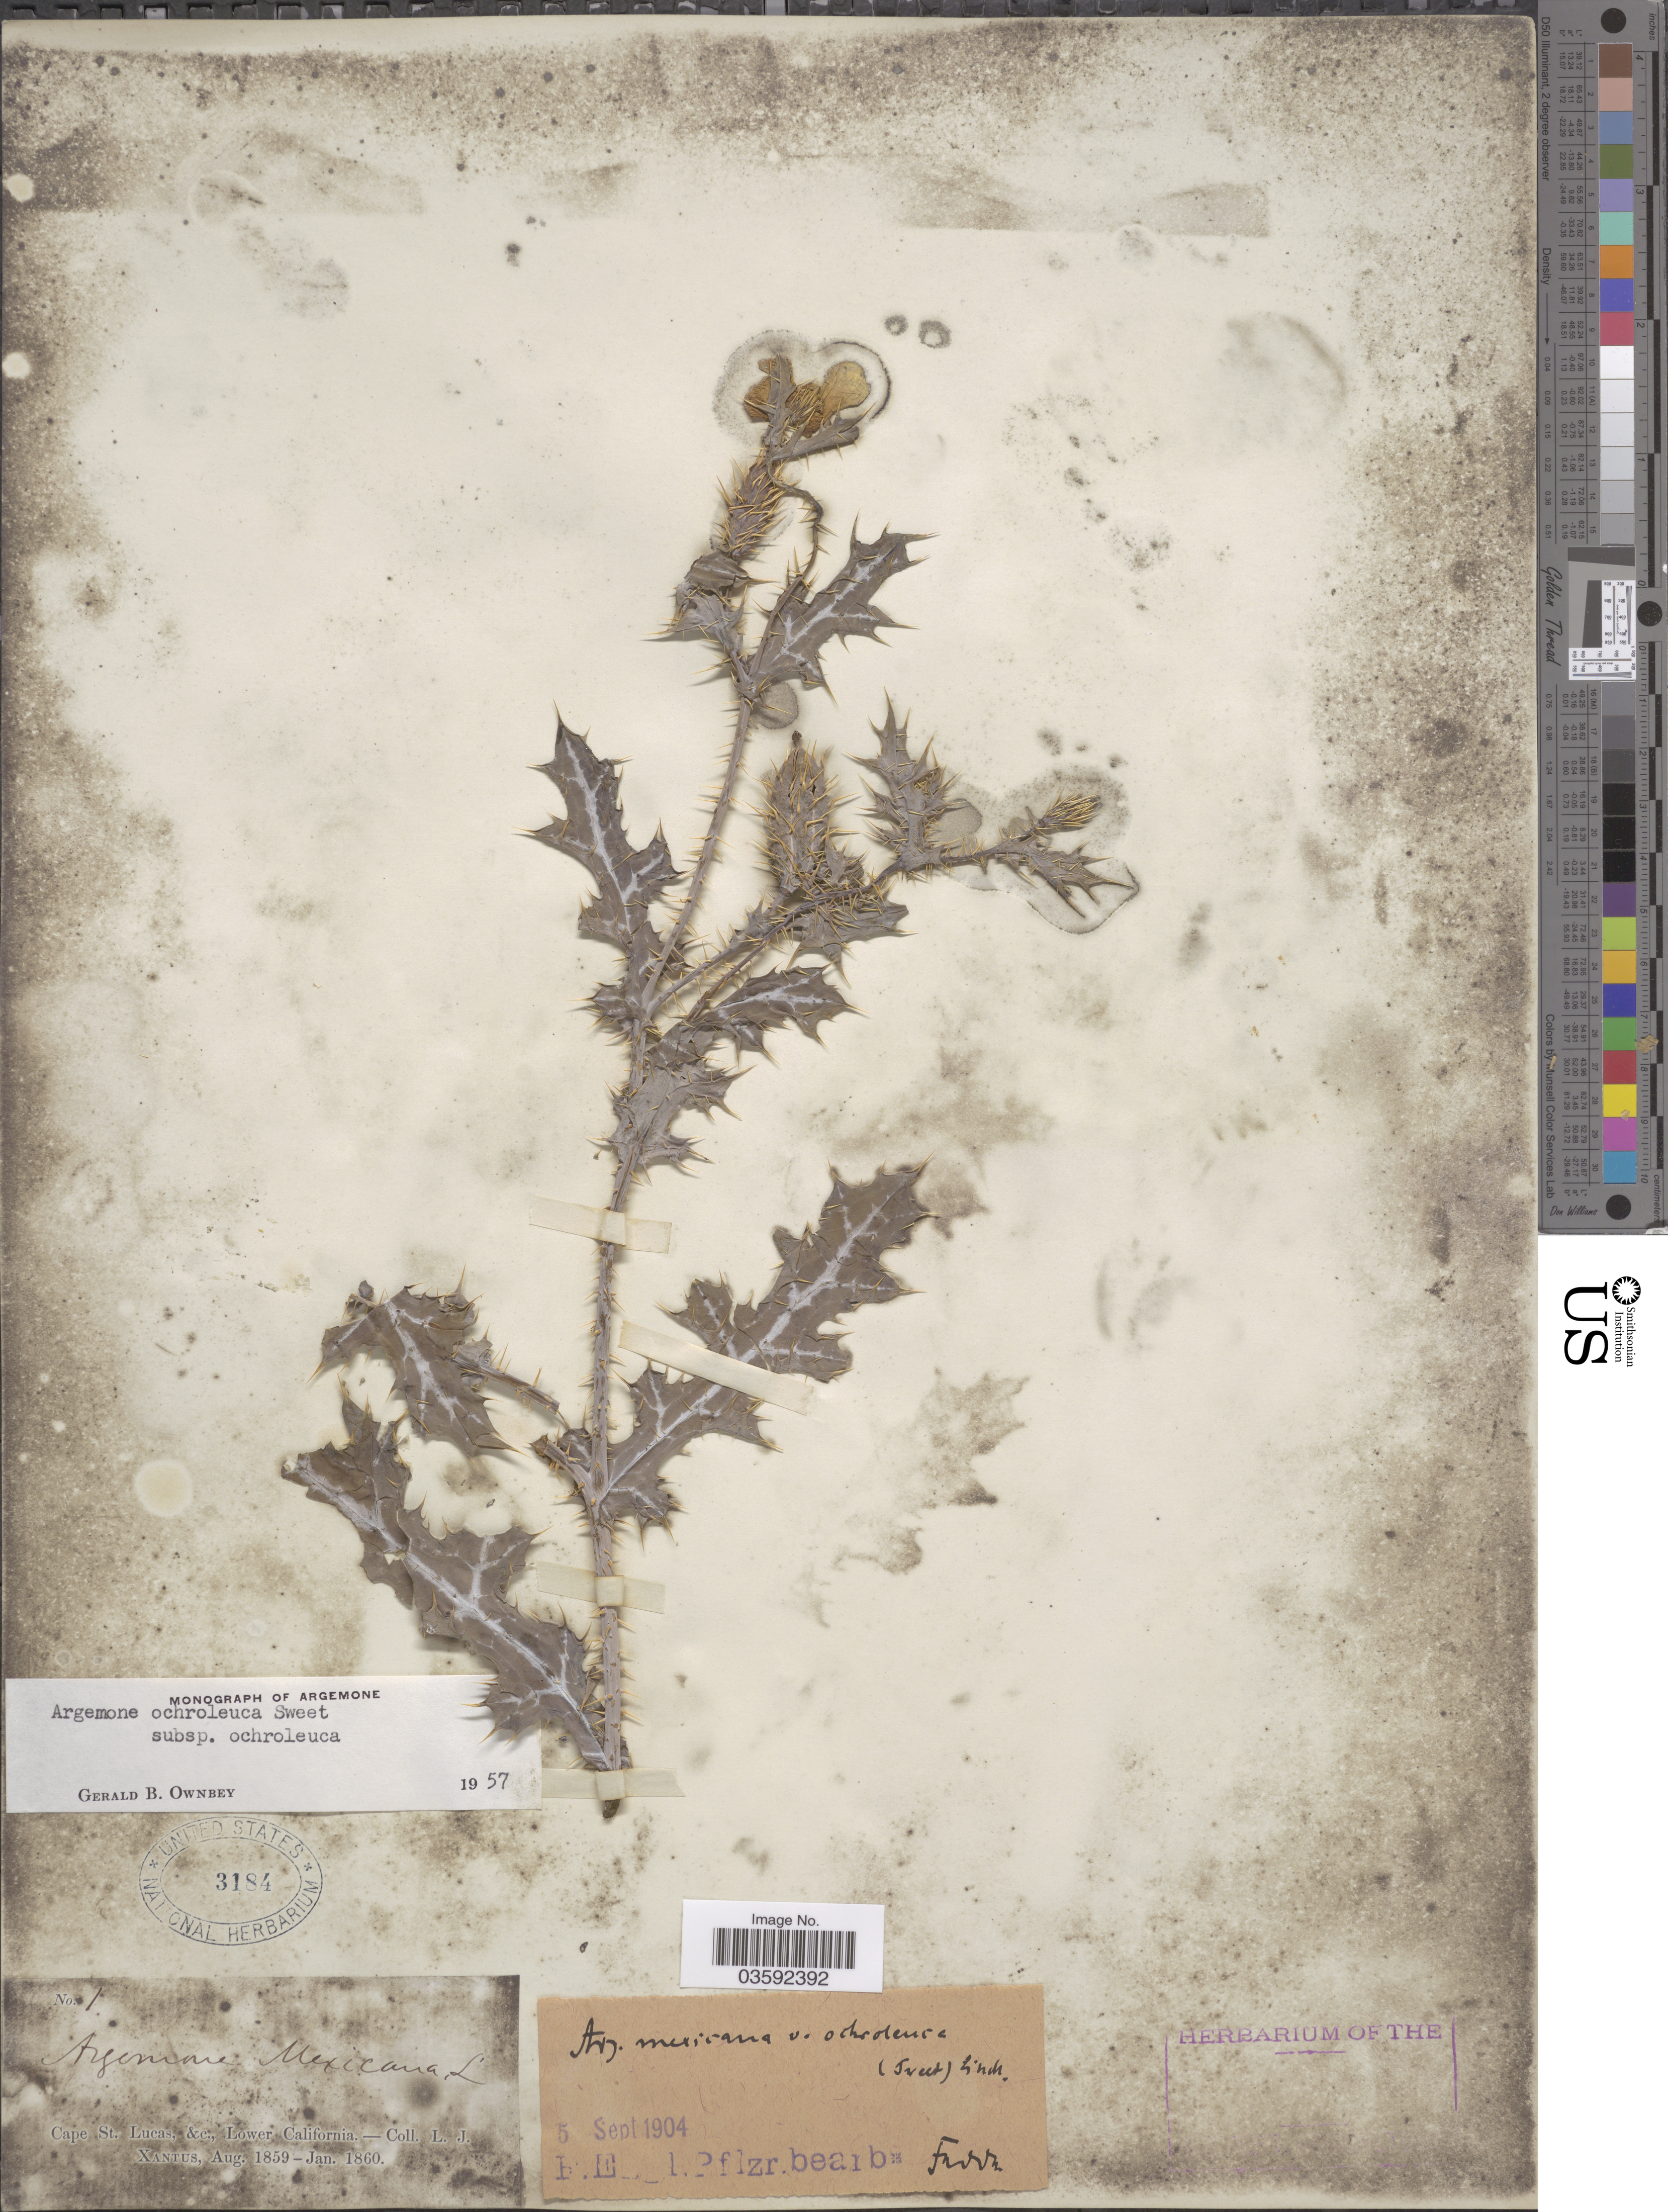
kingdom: Plantae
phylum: Tracheophyta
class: Magnoliopsida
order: Ranunculales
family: Papaveraceae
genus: Argemone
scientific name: Argemone ochroleuca subsp. ochroleuca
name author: Sweet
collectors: L. J. Xantus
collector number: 1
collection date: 1859-08/1860-01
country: Mexico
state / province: Baja California Sur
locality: Cape St. Lucas, &c., Lower California.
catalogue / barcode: US 3184